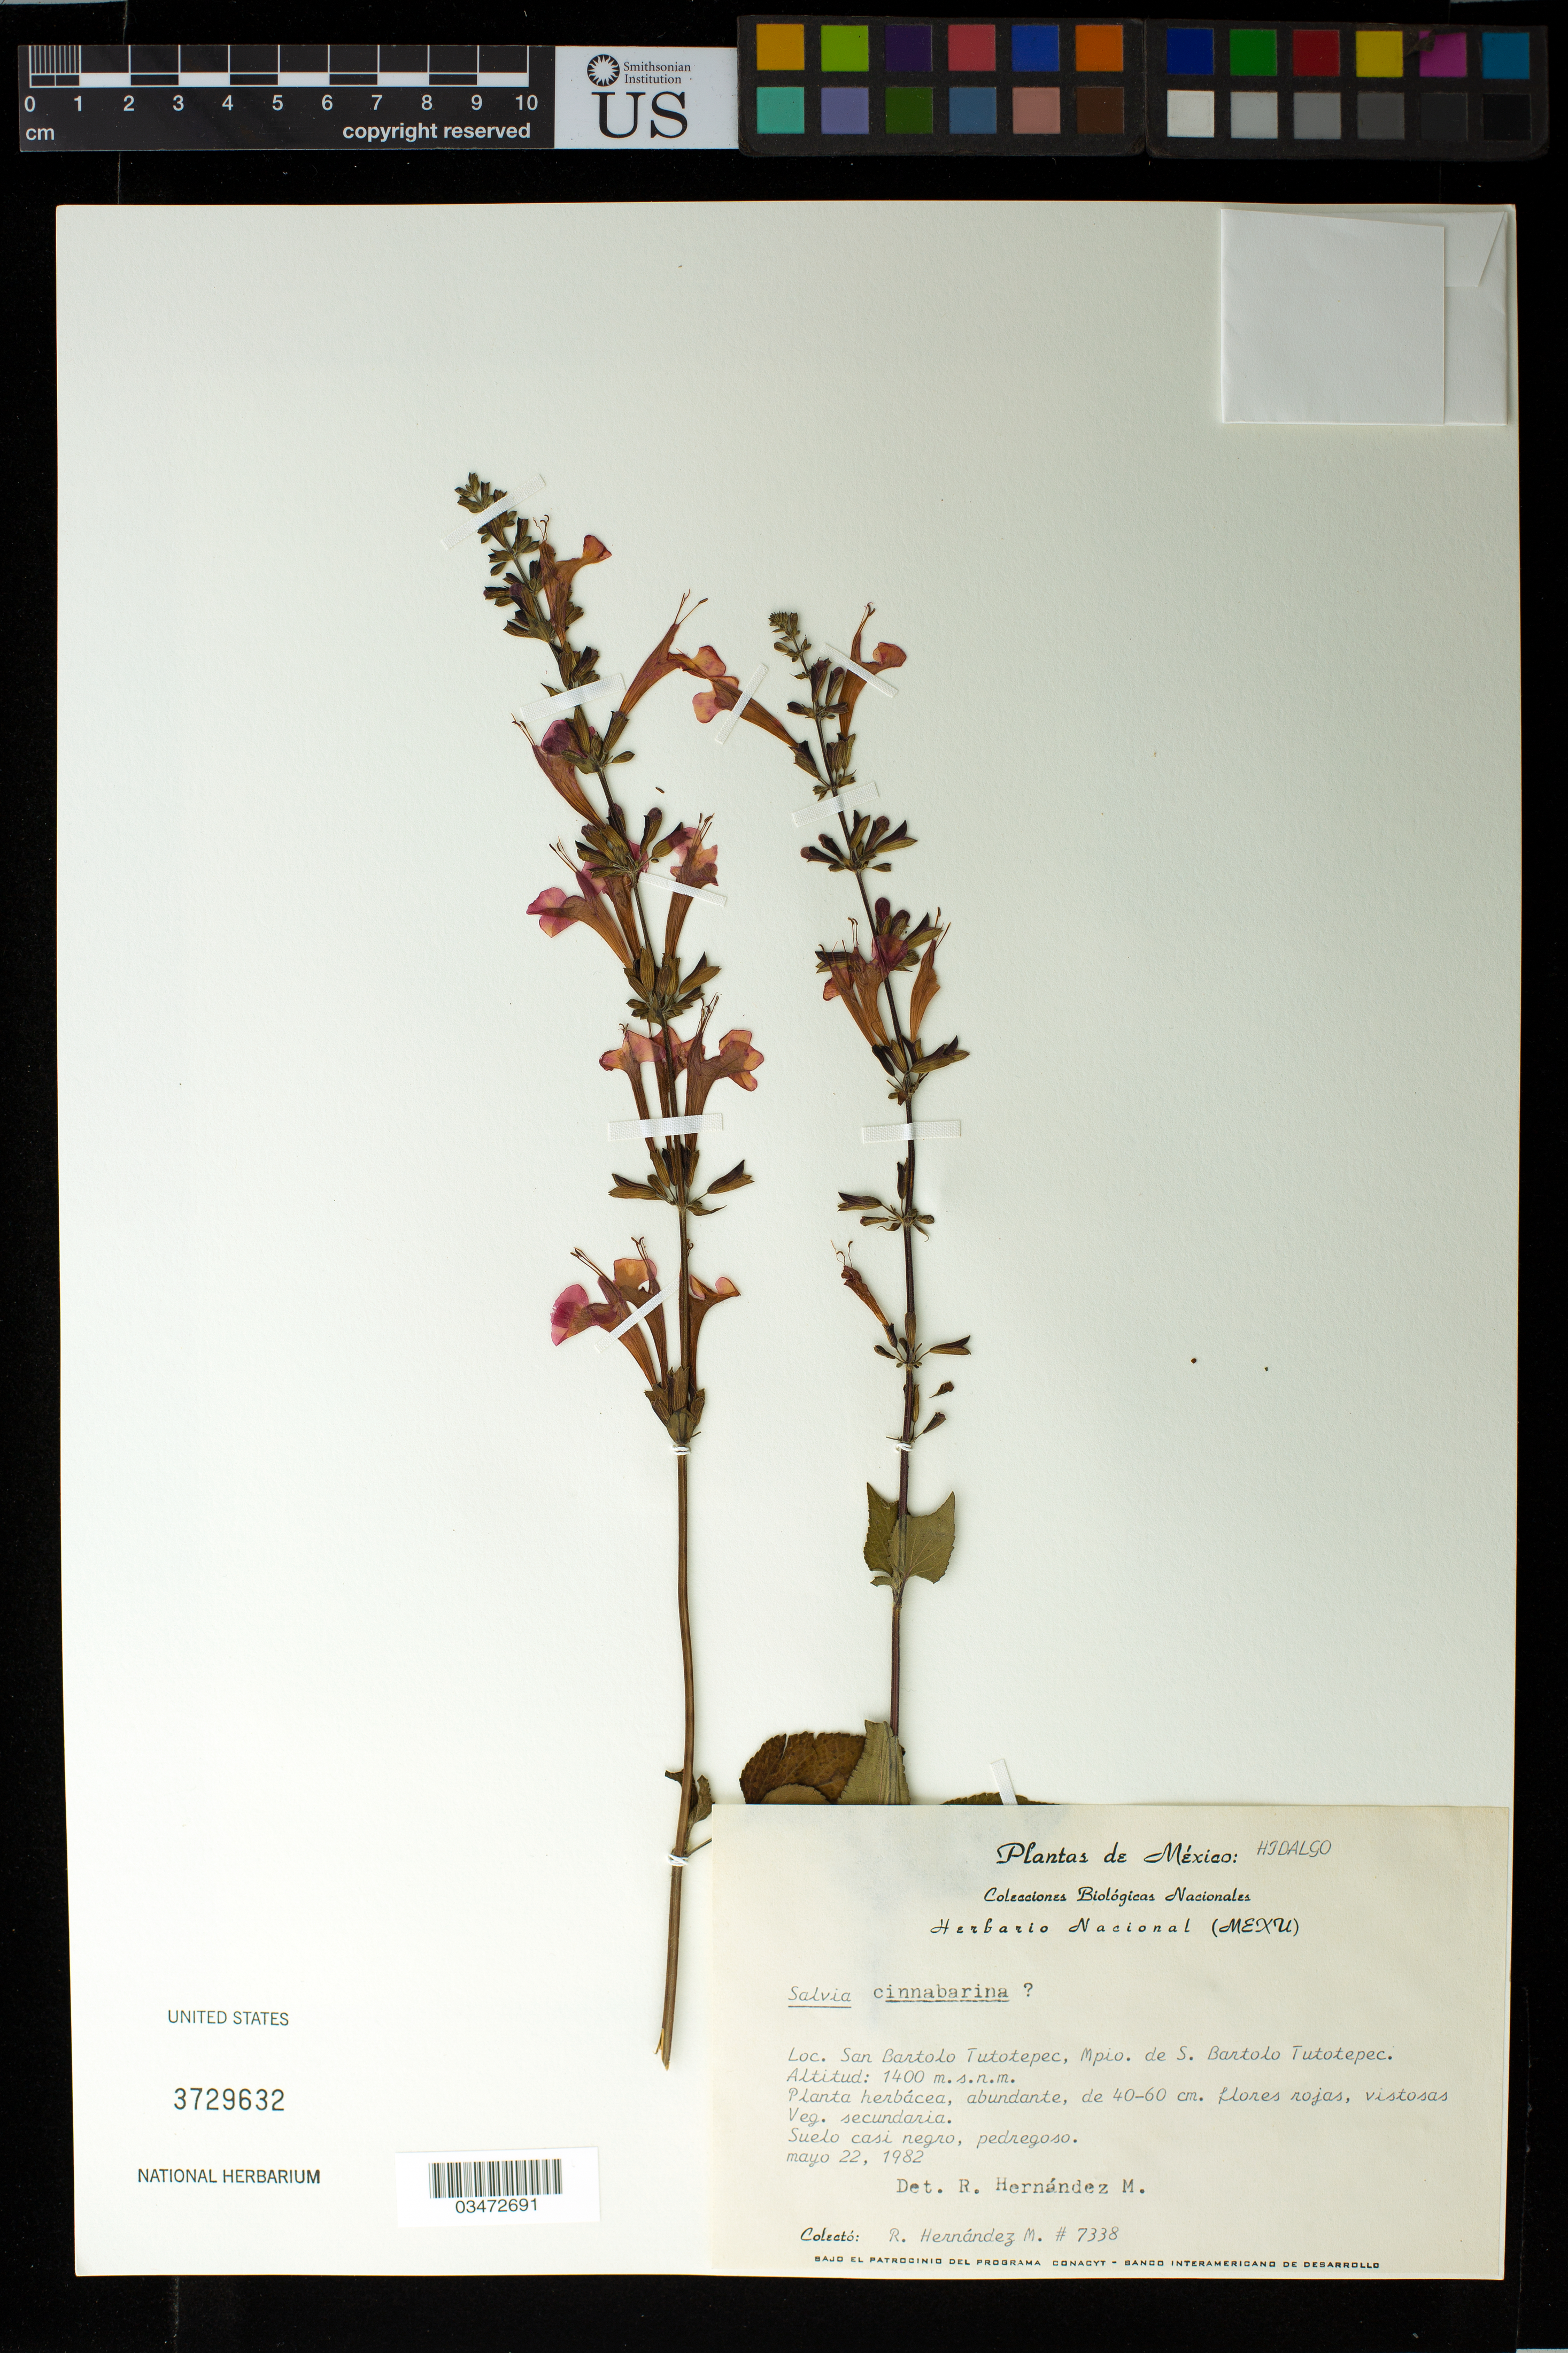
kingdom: Plantae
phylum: Tracheophyta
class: Magnoliopsida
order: Lamiales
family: Lamiaceae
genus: Salvia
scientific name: Salvia cinnabarina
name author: M. Martens & Galeotti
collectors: R. Hernández M.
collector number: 7338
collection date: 1982-05-22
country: Mexico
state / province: Hidalgo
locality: San Bartolo Tutotepec, Mpio. de S. Bartolo Tutotepec.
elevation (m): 1400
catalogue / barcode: US 3729632